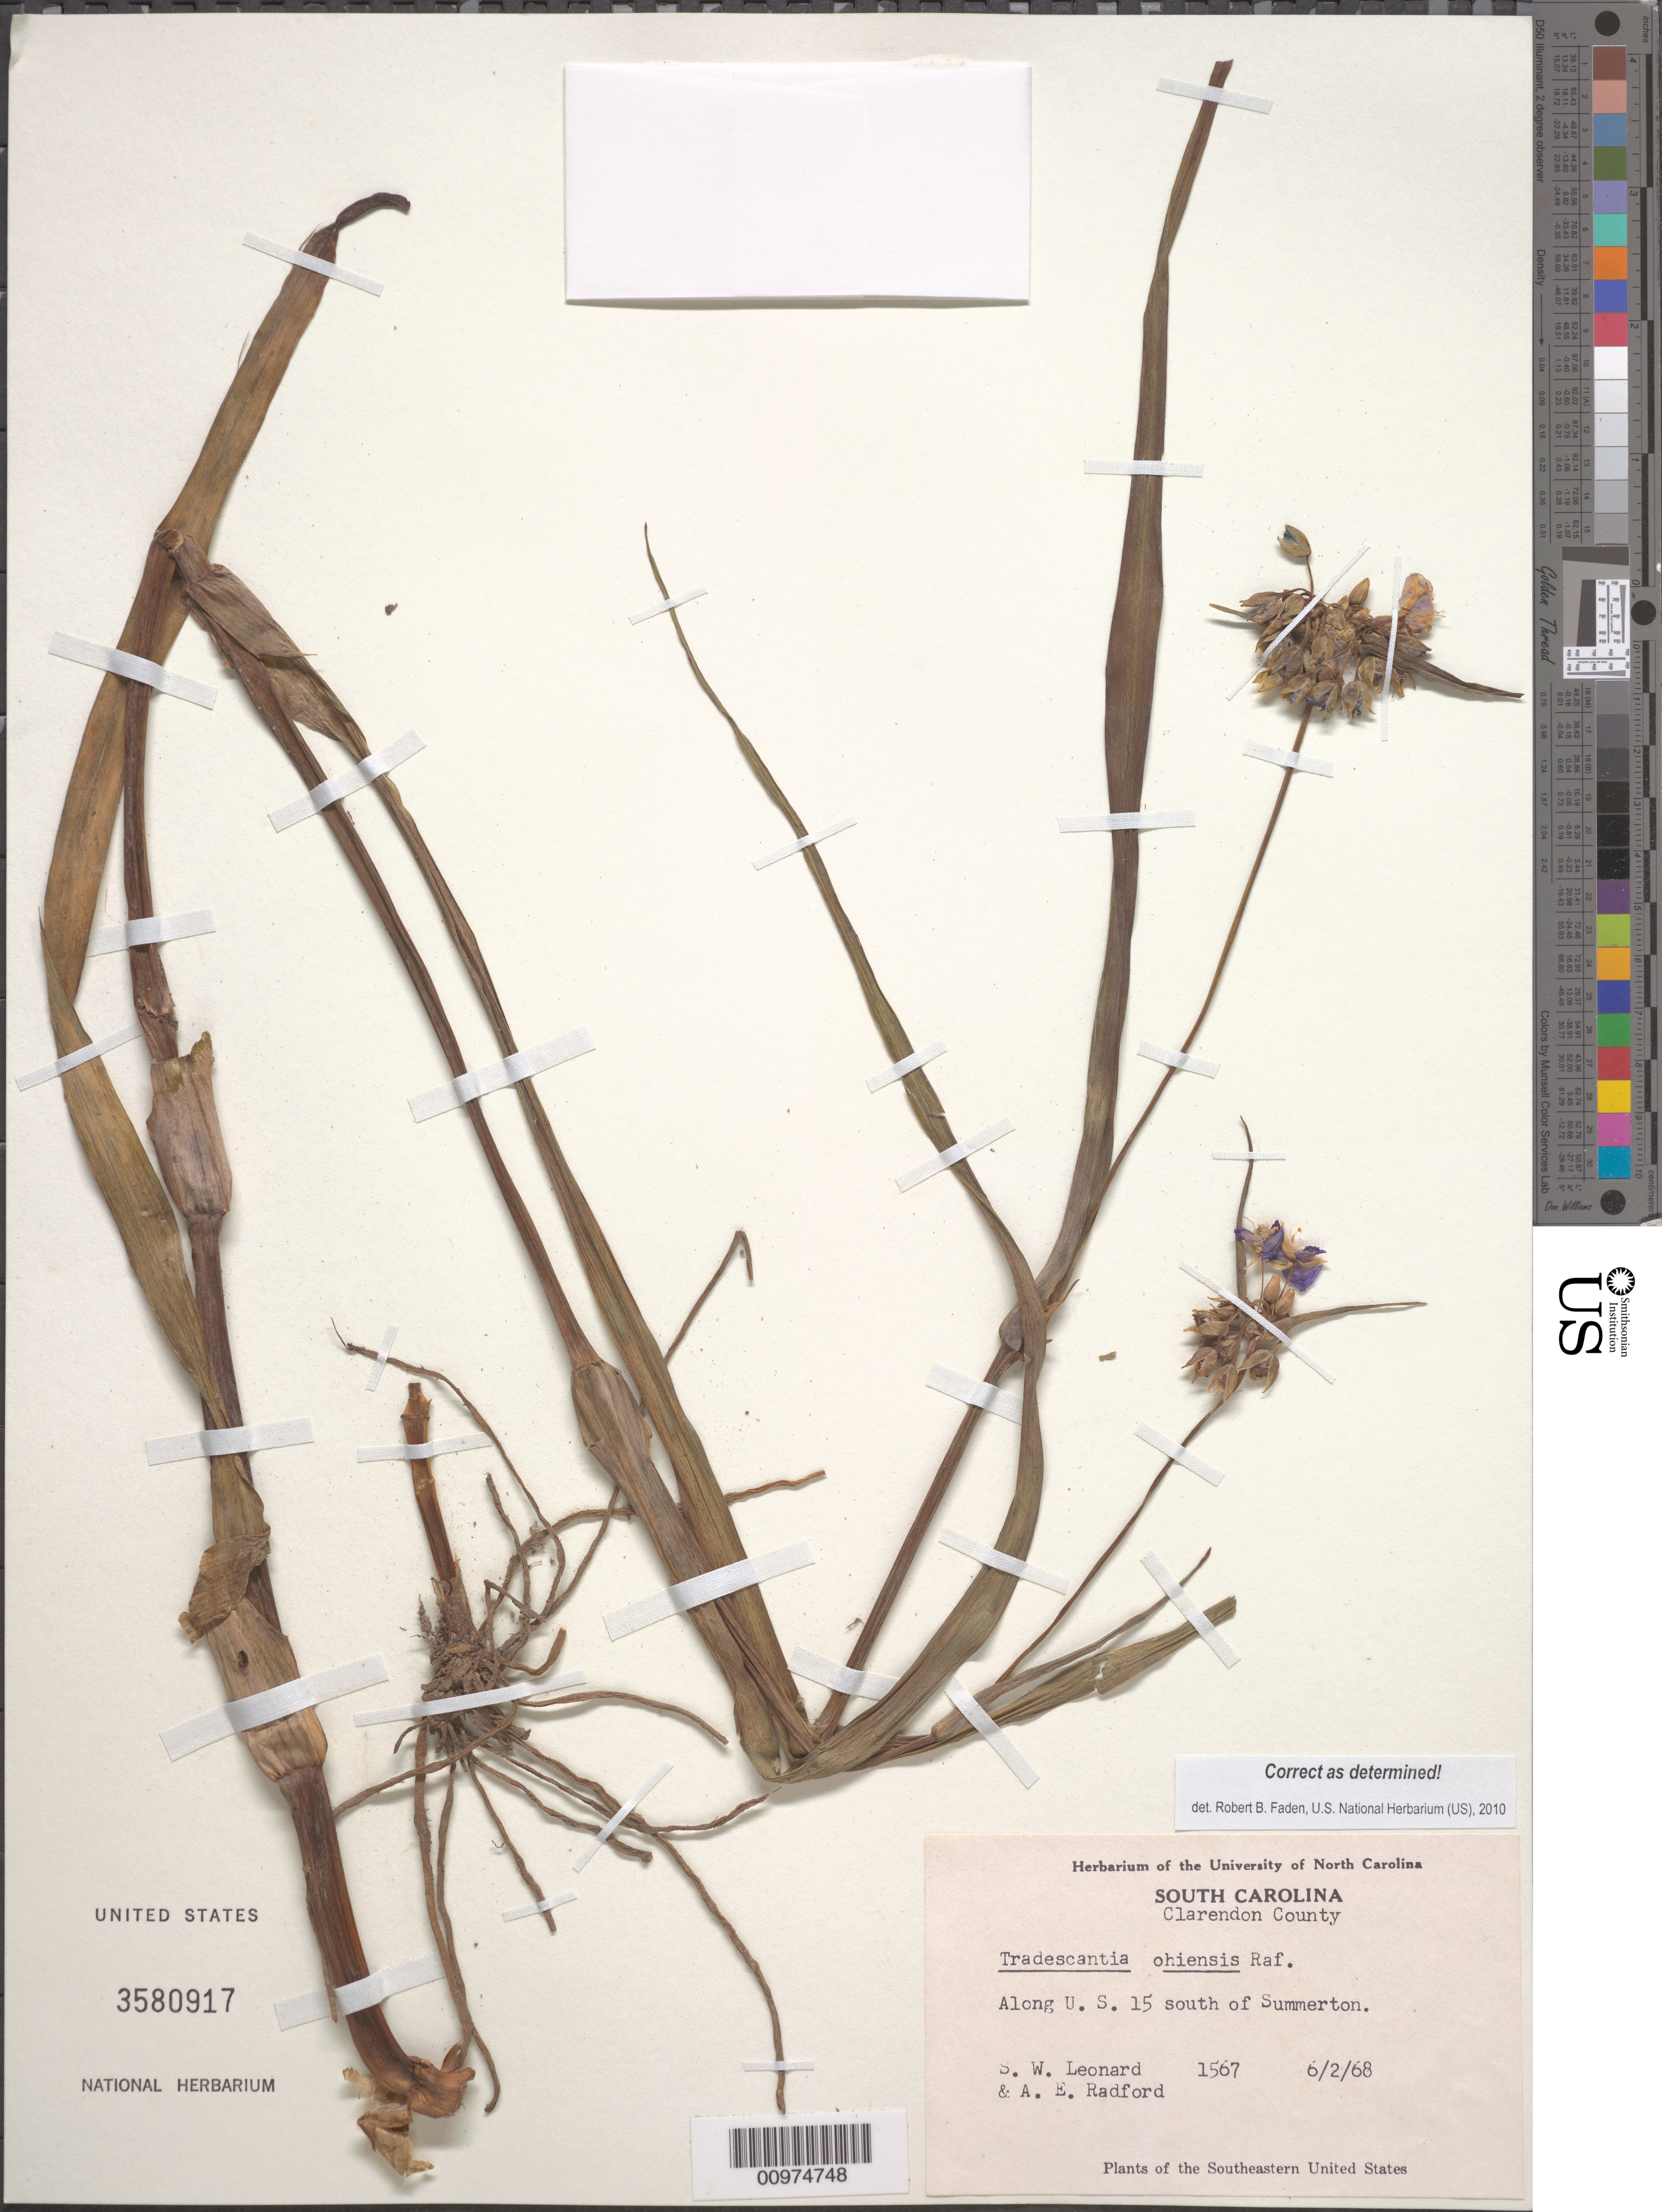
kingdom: Plantae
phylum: Tracheophyta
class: Liliopsida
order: Commelinales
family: Commelinaceae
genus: Tradescantia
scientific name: Tradescantia ohiensis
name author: Raf.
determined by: Faden, Robert B., (US), Smithsonian Institution - National Museum of Natural History (UNITED STATES)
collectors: S. W. Leonard & A. E. Radford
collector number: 1567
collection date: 1968-06-02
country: United States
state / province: South Carolina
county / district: Clarendon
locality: Along U.S. 15 south of Summerton.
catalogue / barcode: US 3580917